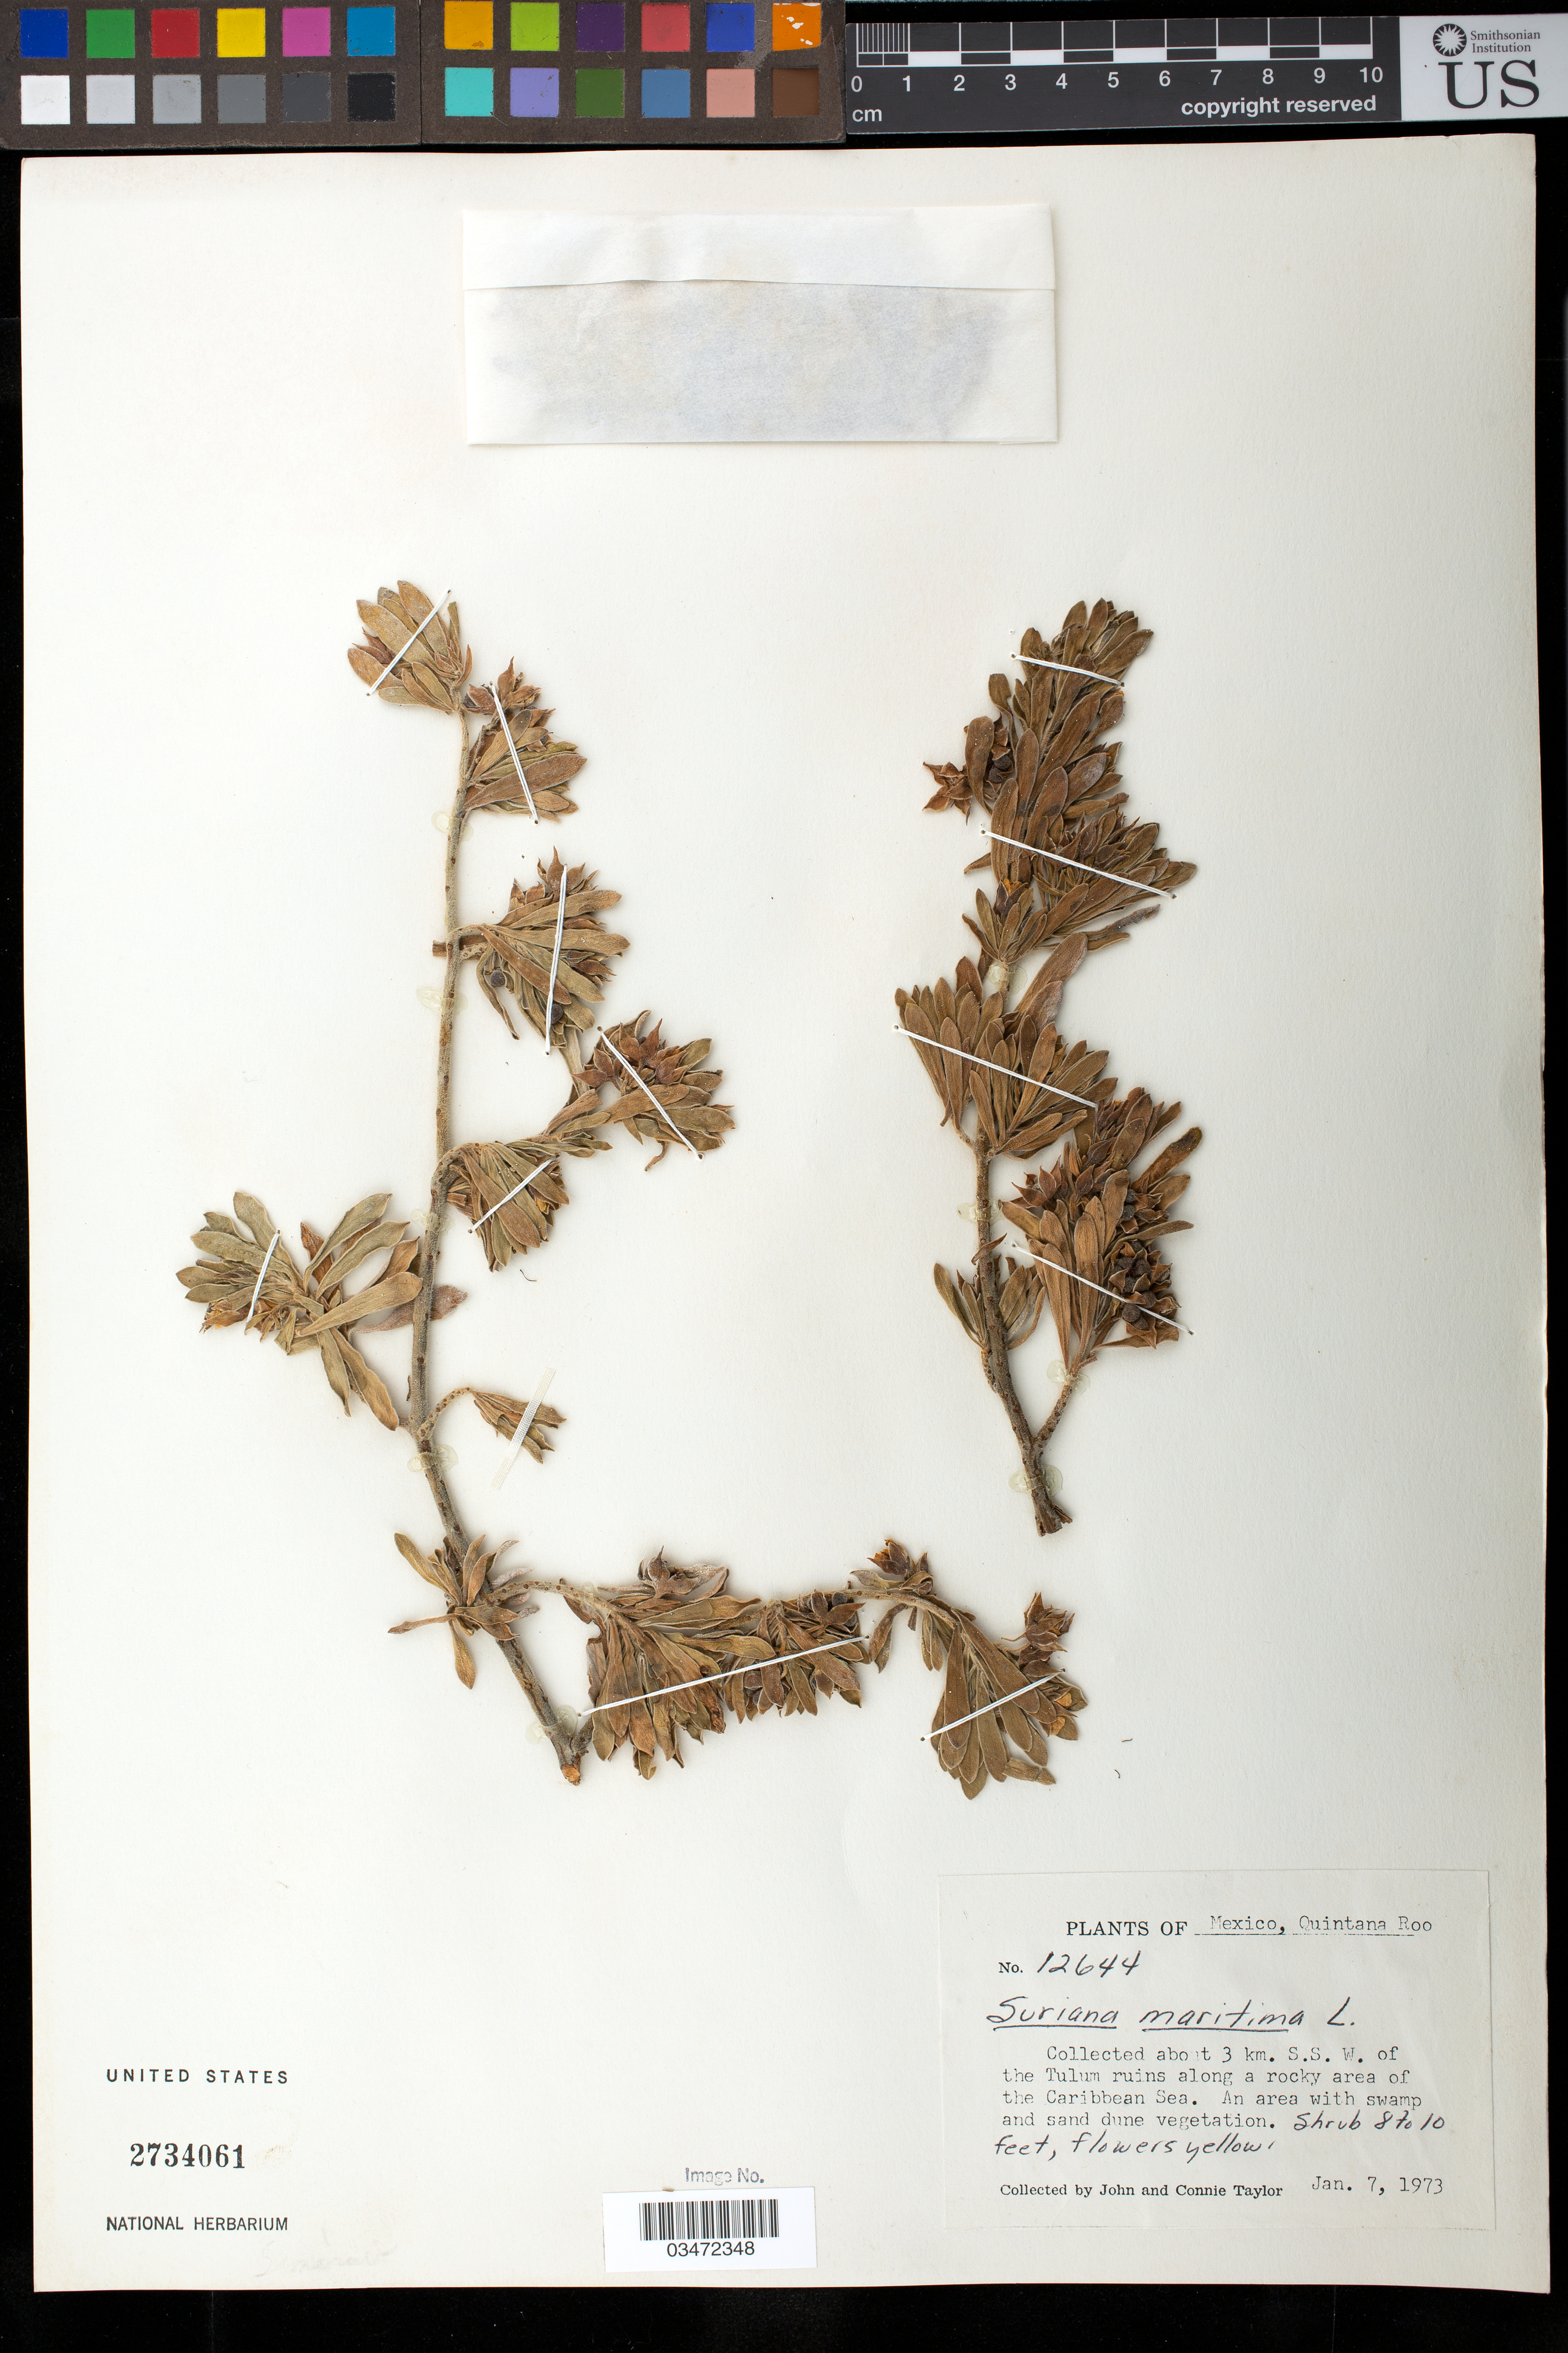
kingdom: Plantae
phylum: Tracheophyta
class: Magnoliopsida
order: Fabales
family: Surianaceae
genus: Suriana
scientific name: Suriana maritima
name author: L.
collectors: J. Taylor & C. Taylor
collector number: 12644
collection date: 1973-01-07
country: Mexico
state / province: Quintana Roo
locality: Tulum Ruins, about 3 km SSW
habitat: An area with swamp and sand dune vegetation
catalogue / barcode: US 2734061